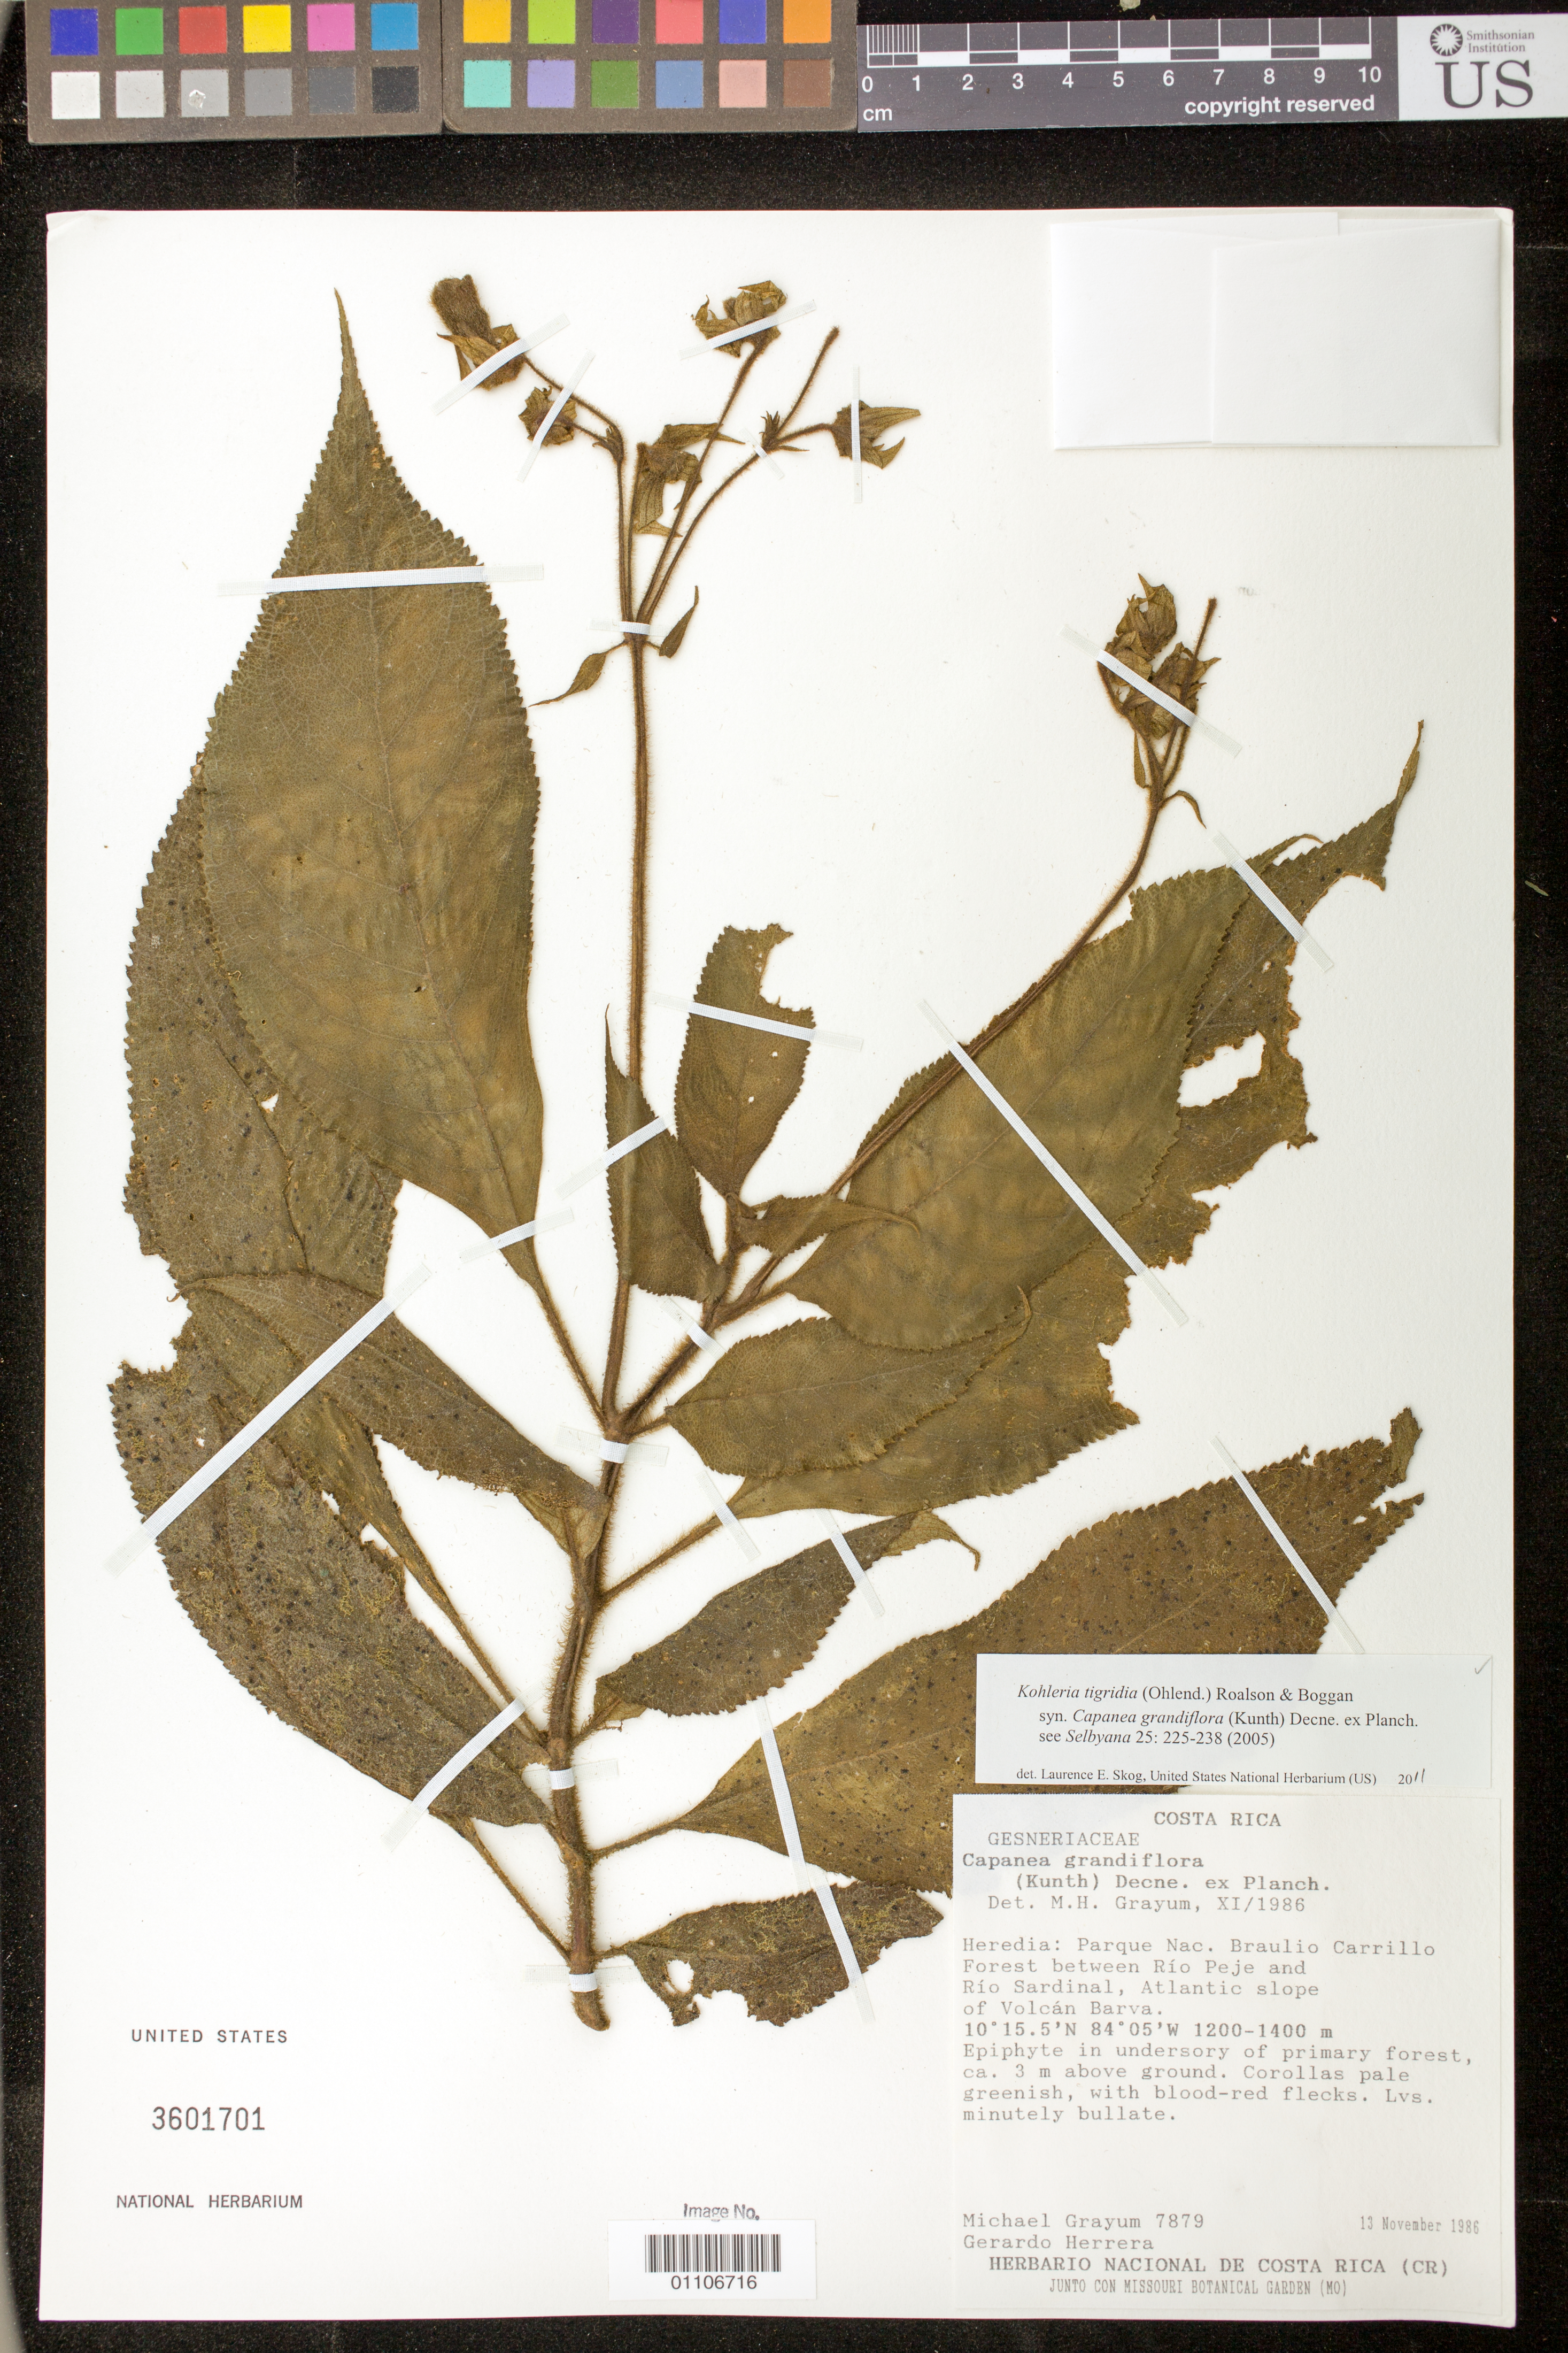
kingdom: Plantae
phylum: Tracheophyta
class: Magnoliopsida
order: Lamiales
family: Gesneriaceae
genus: Kohleria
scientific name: Kohleria tigridia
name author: (Ohlend.) Roalson & Boggan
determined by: Skog, Laurence E.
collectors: M. H. Grayum & G. Herrera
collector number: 7879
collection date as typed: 13 Nov 1986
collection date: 1986-11-13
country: Costa Rica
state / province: Heredia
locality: Parque Nac. Braulio Carrillo Forest between Rio Peje and Rio Sardinalito, Atlantic slope of Volcán Barva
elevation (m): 1200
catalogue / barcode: US 3601701